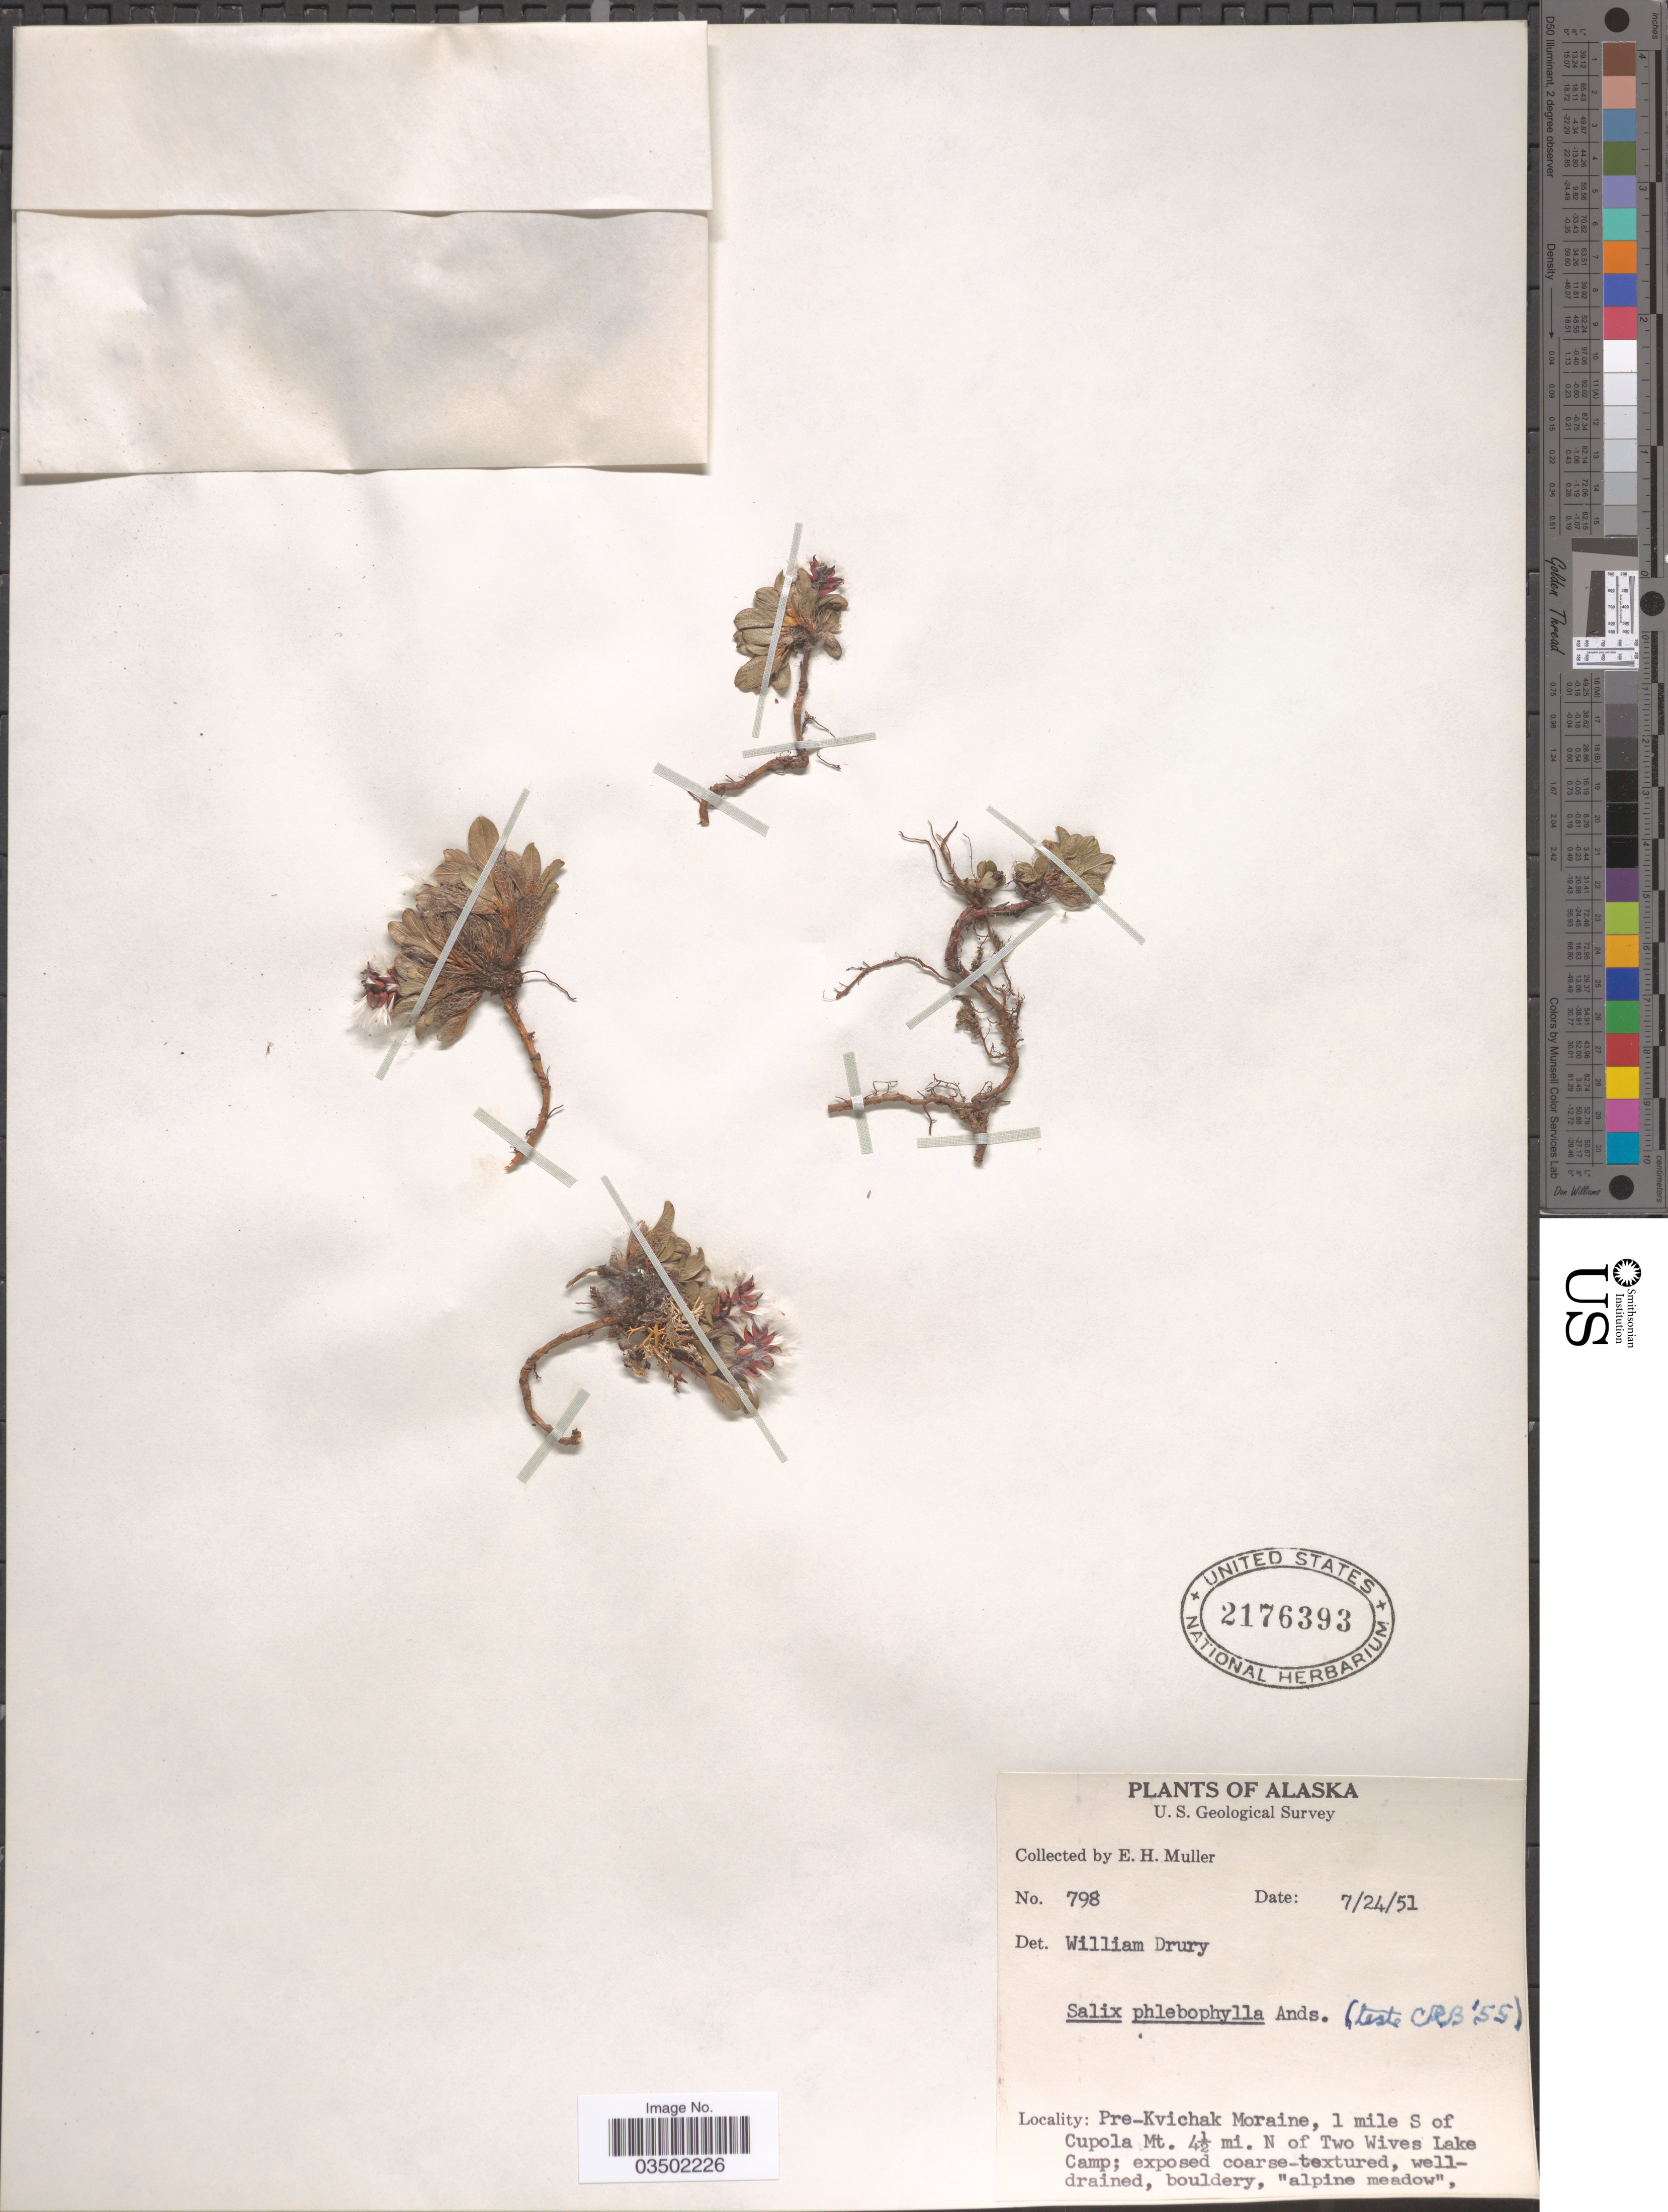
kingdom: Plantae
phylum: Tracheophyta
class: Magnoliopsida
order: Malpighiales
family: Salicaceae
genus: Salix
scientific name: Salix phlebophylla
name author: Andersson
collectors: E. H. Muller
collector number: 798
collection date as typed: Transcribed d/m/y: 24/7/51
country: United States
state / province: Alaska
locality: Pre-Kvichak Moraine, 1 mile S of Cupola Mt. 4½ mi. N of Two Wives Lake Camp.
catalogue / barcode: US 2176393